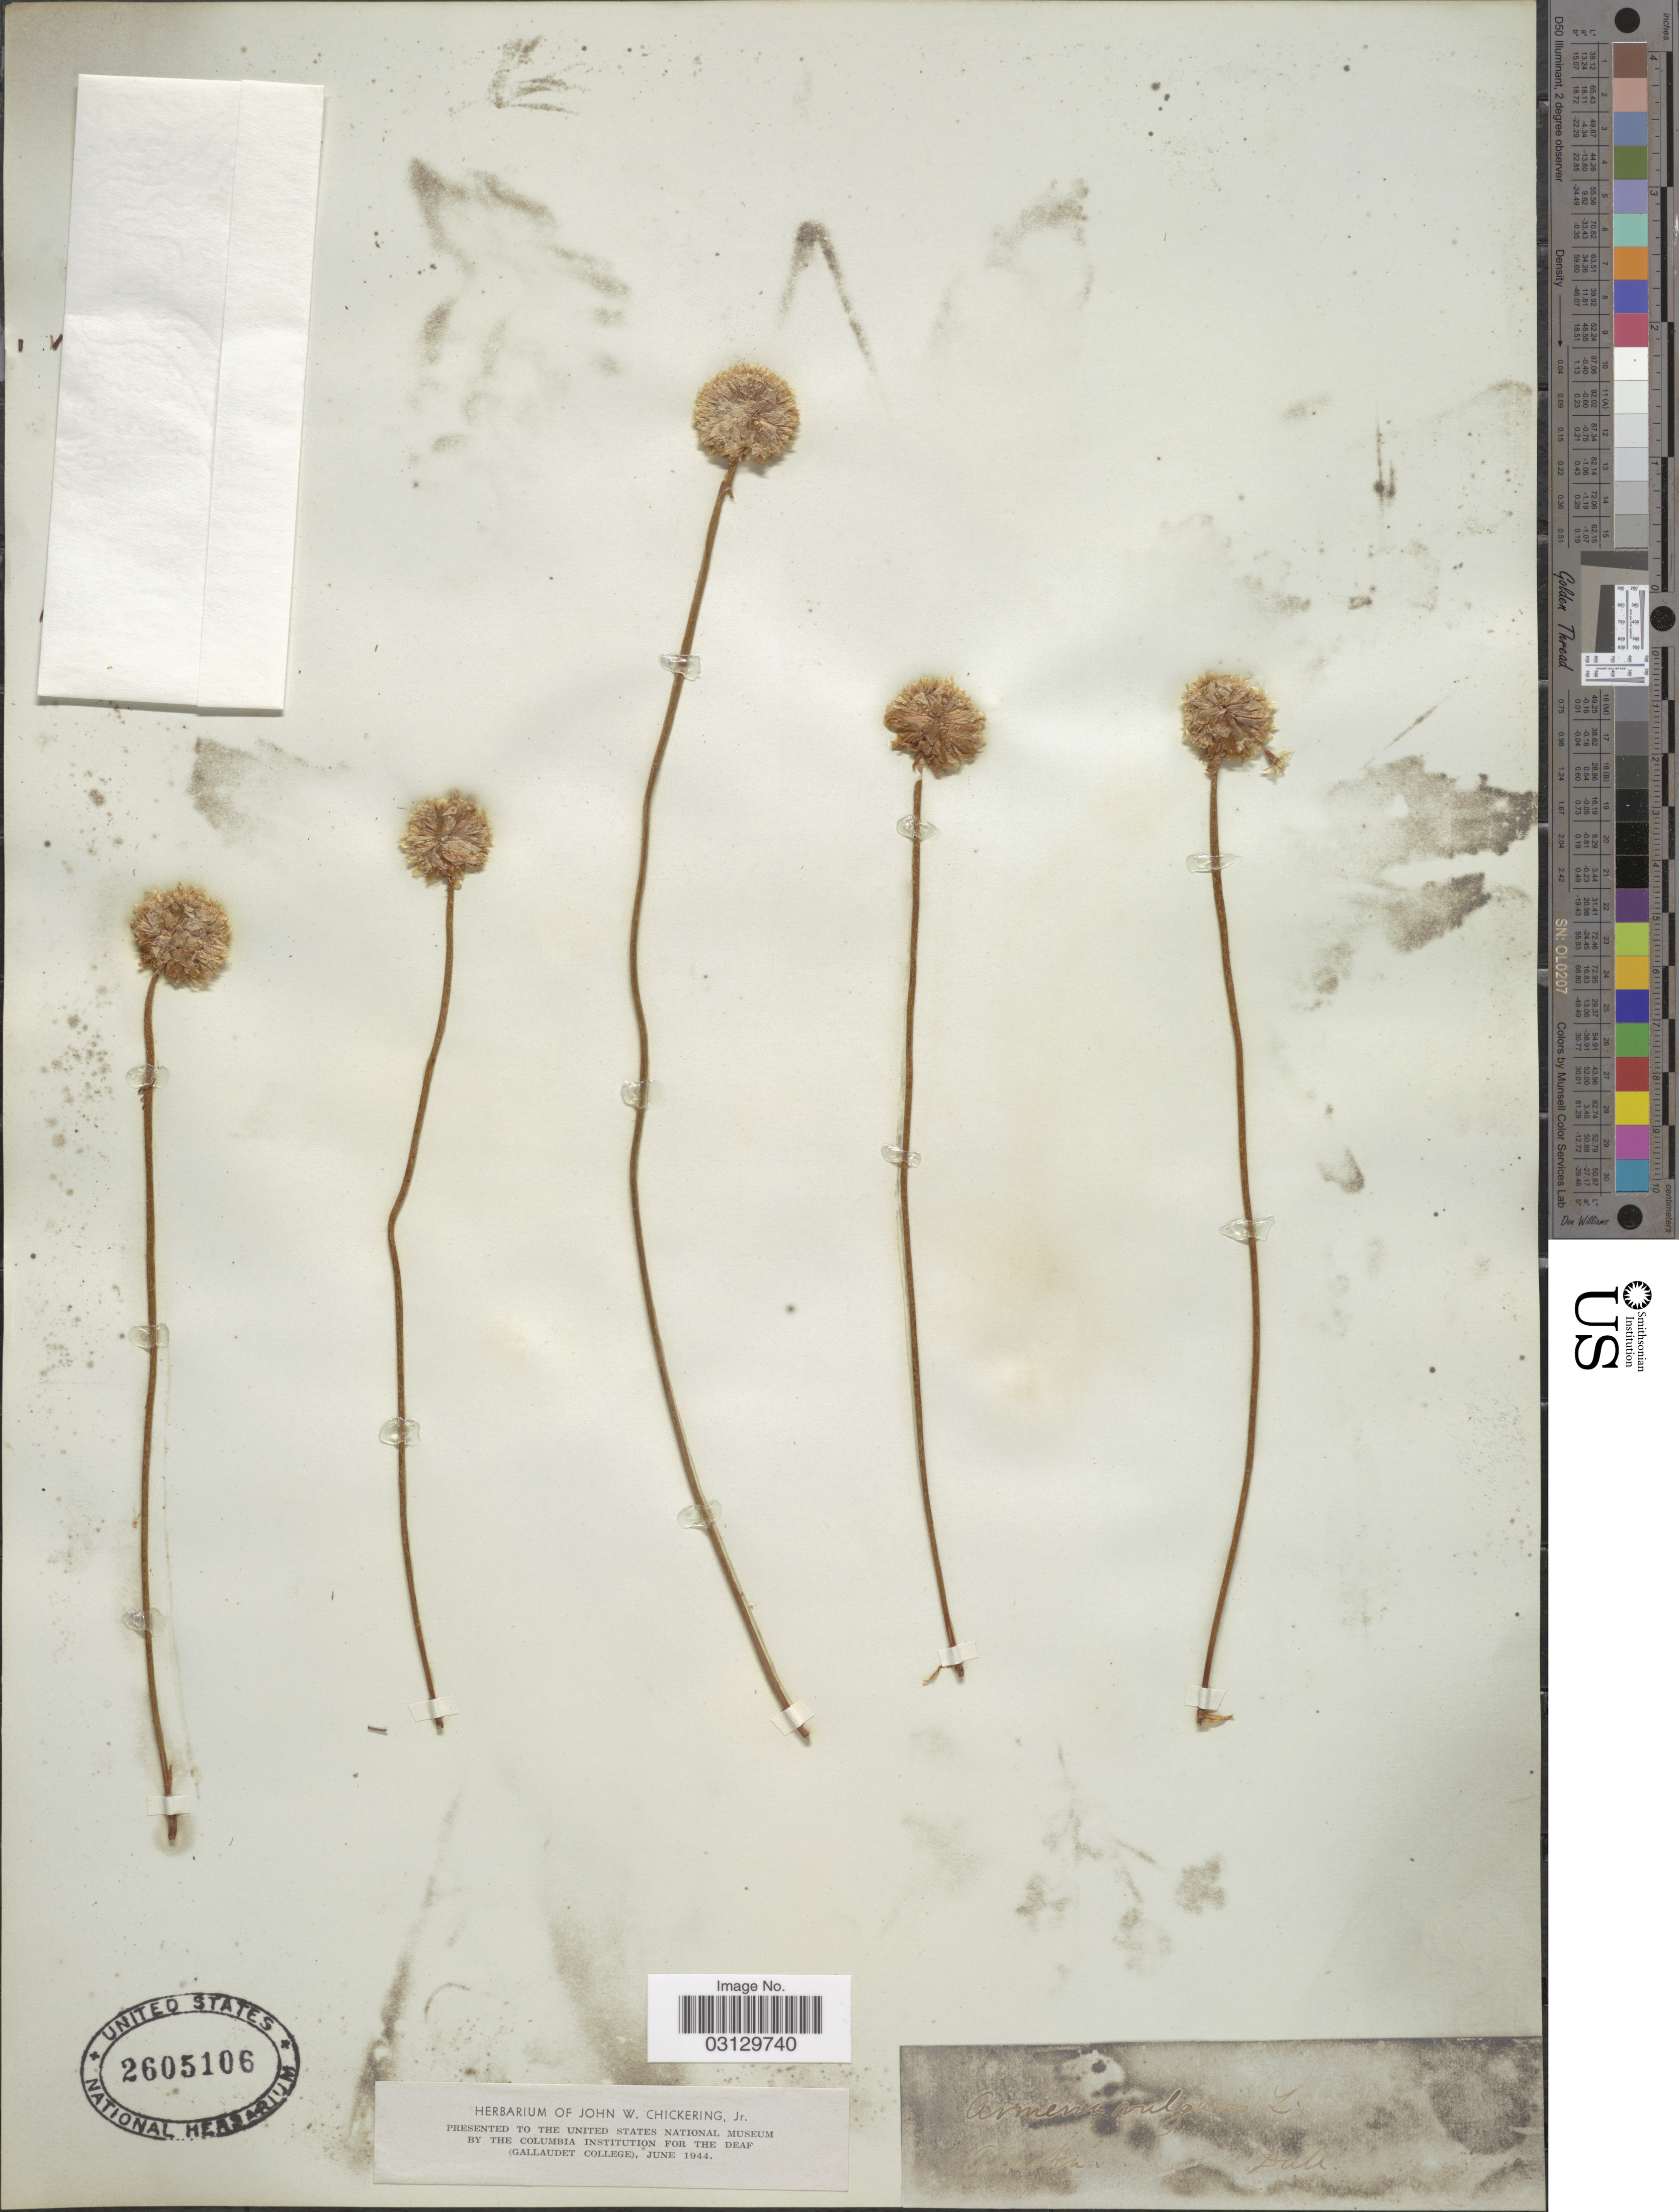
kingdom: Plantae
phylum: Tracheophyta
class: Magnoliopsida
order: Caryophyllales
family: Plumbaginaceae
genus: Armeria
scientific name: Armeria maritima subsp. sibirica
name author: (Turcz. ex Boiss.) Nyman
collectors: -. Dall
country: United States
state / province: Alaska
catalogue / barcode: US 2605106